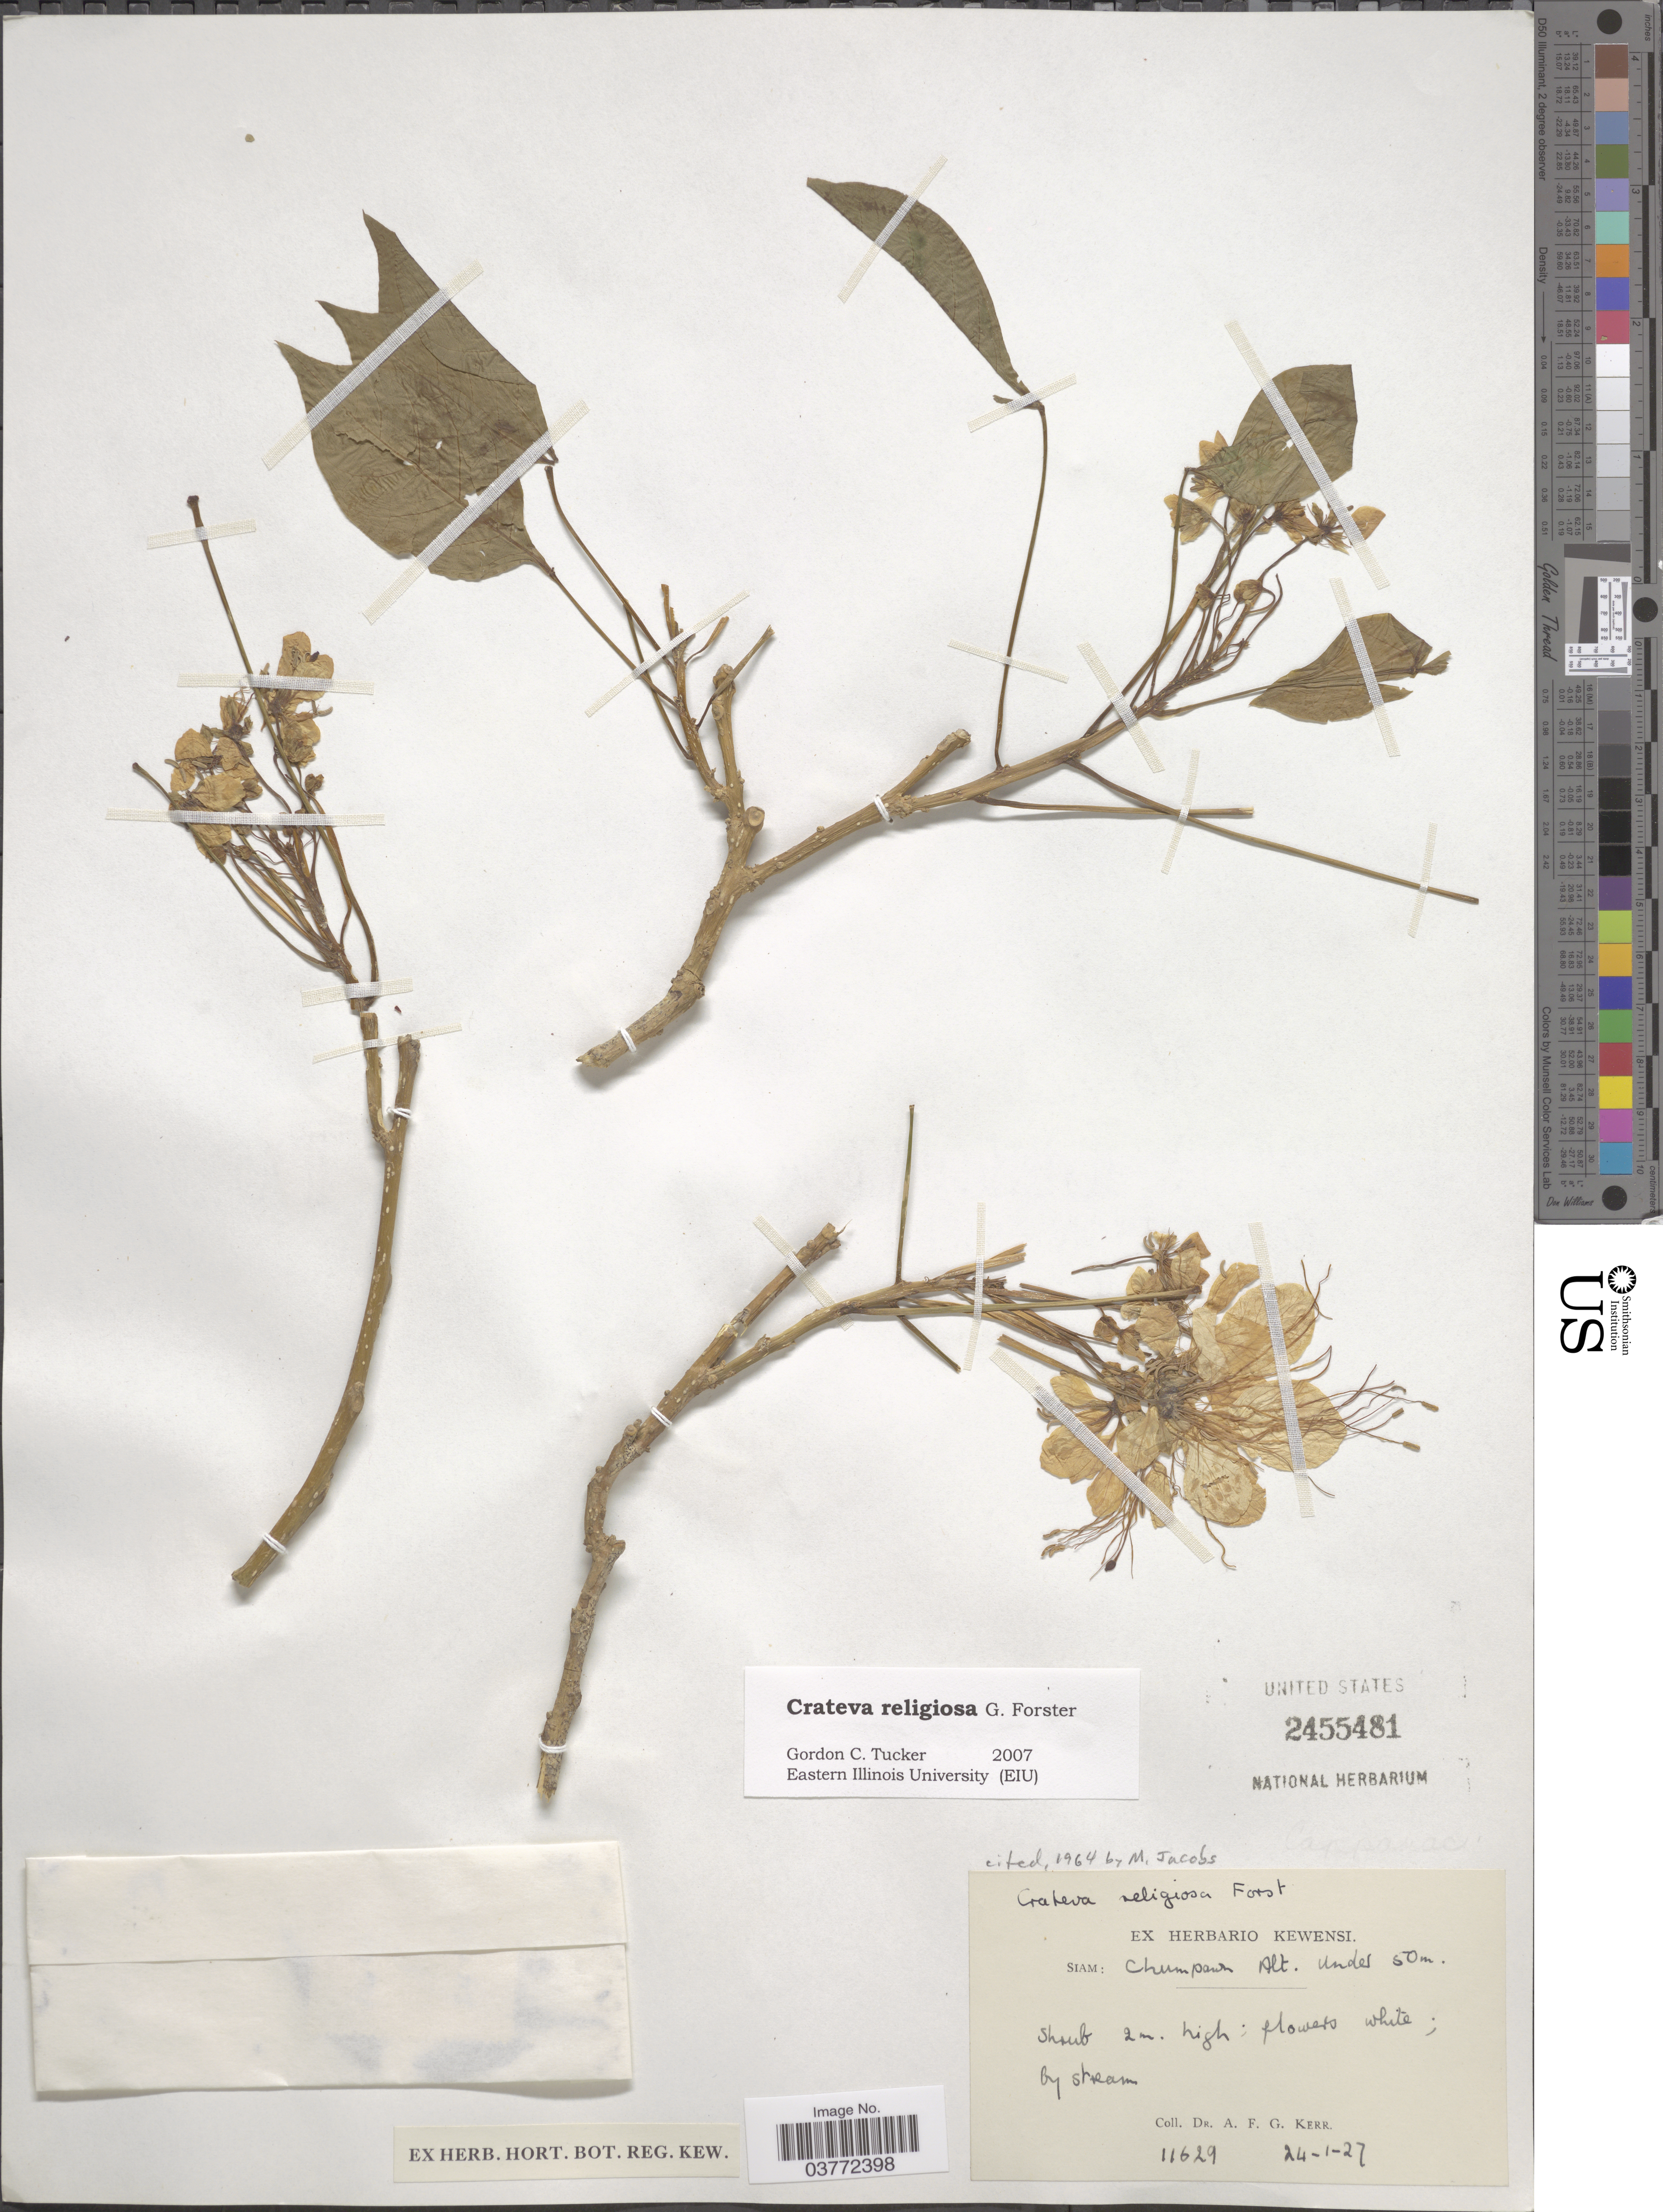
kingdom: Plantae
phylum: Tracheophyta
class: Magnoliopsida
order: Brassicales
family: Capparaceae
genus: Crateva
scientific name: Crateva religiosa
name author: G. Forst.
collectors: A. F. G. Kerr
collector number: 11629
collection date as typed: Transcribed d/m/y: 24/1/27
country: Thailand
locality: Siam: Chumpaur [interpreted].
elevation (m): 50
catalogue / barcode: US 2455481